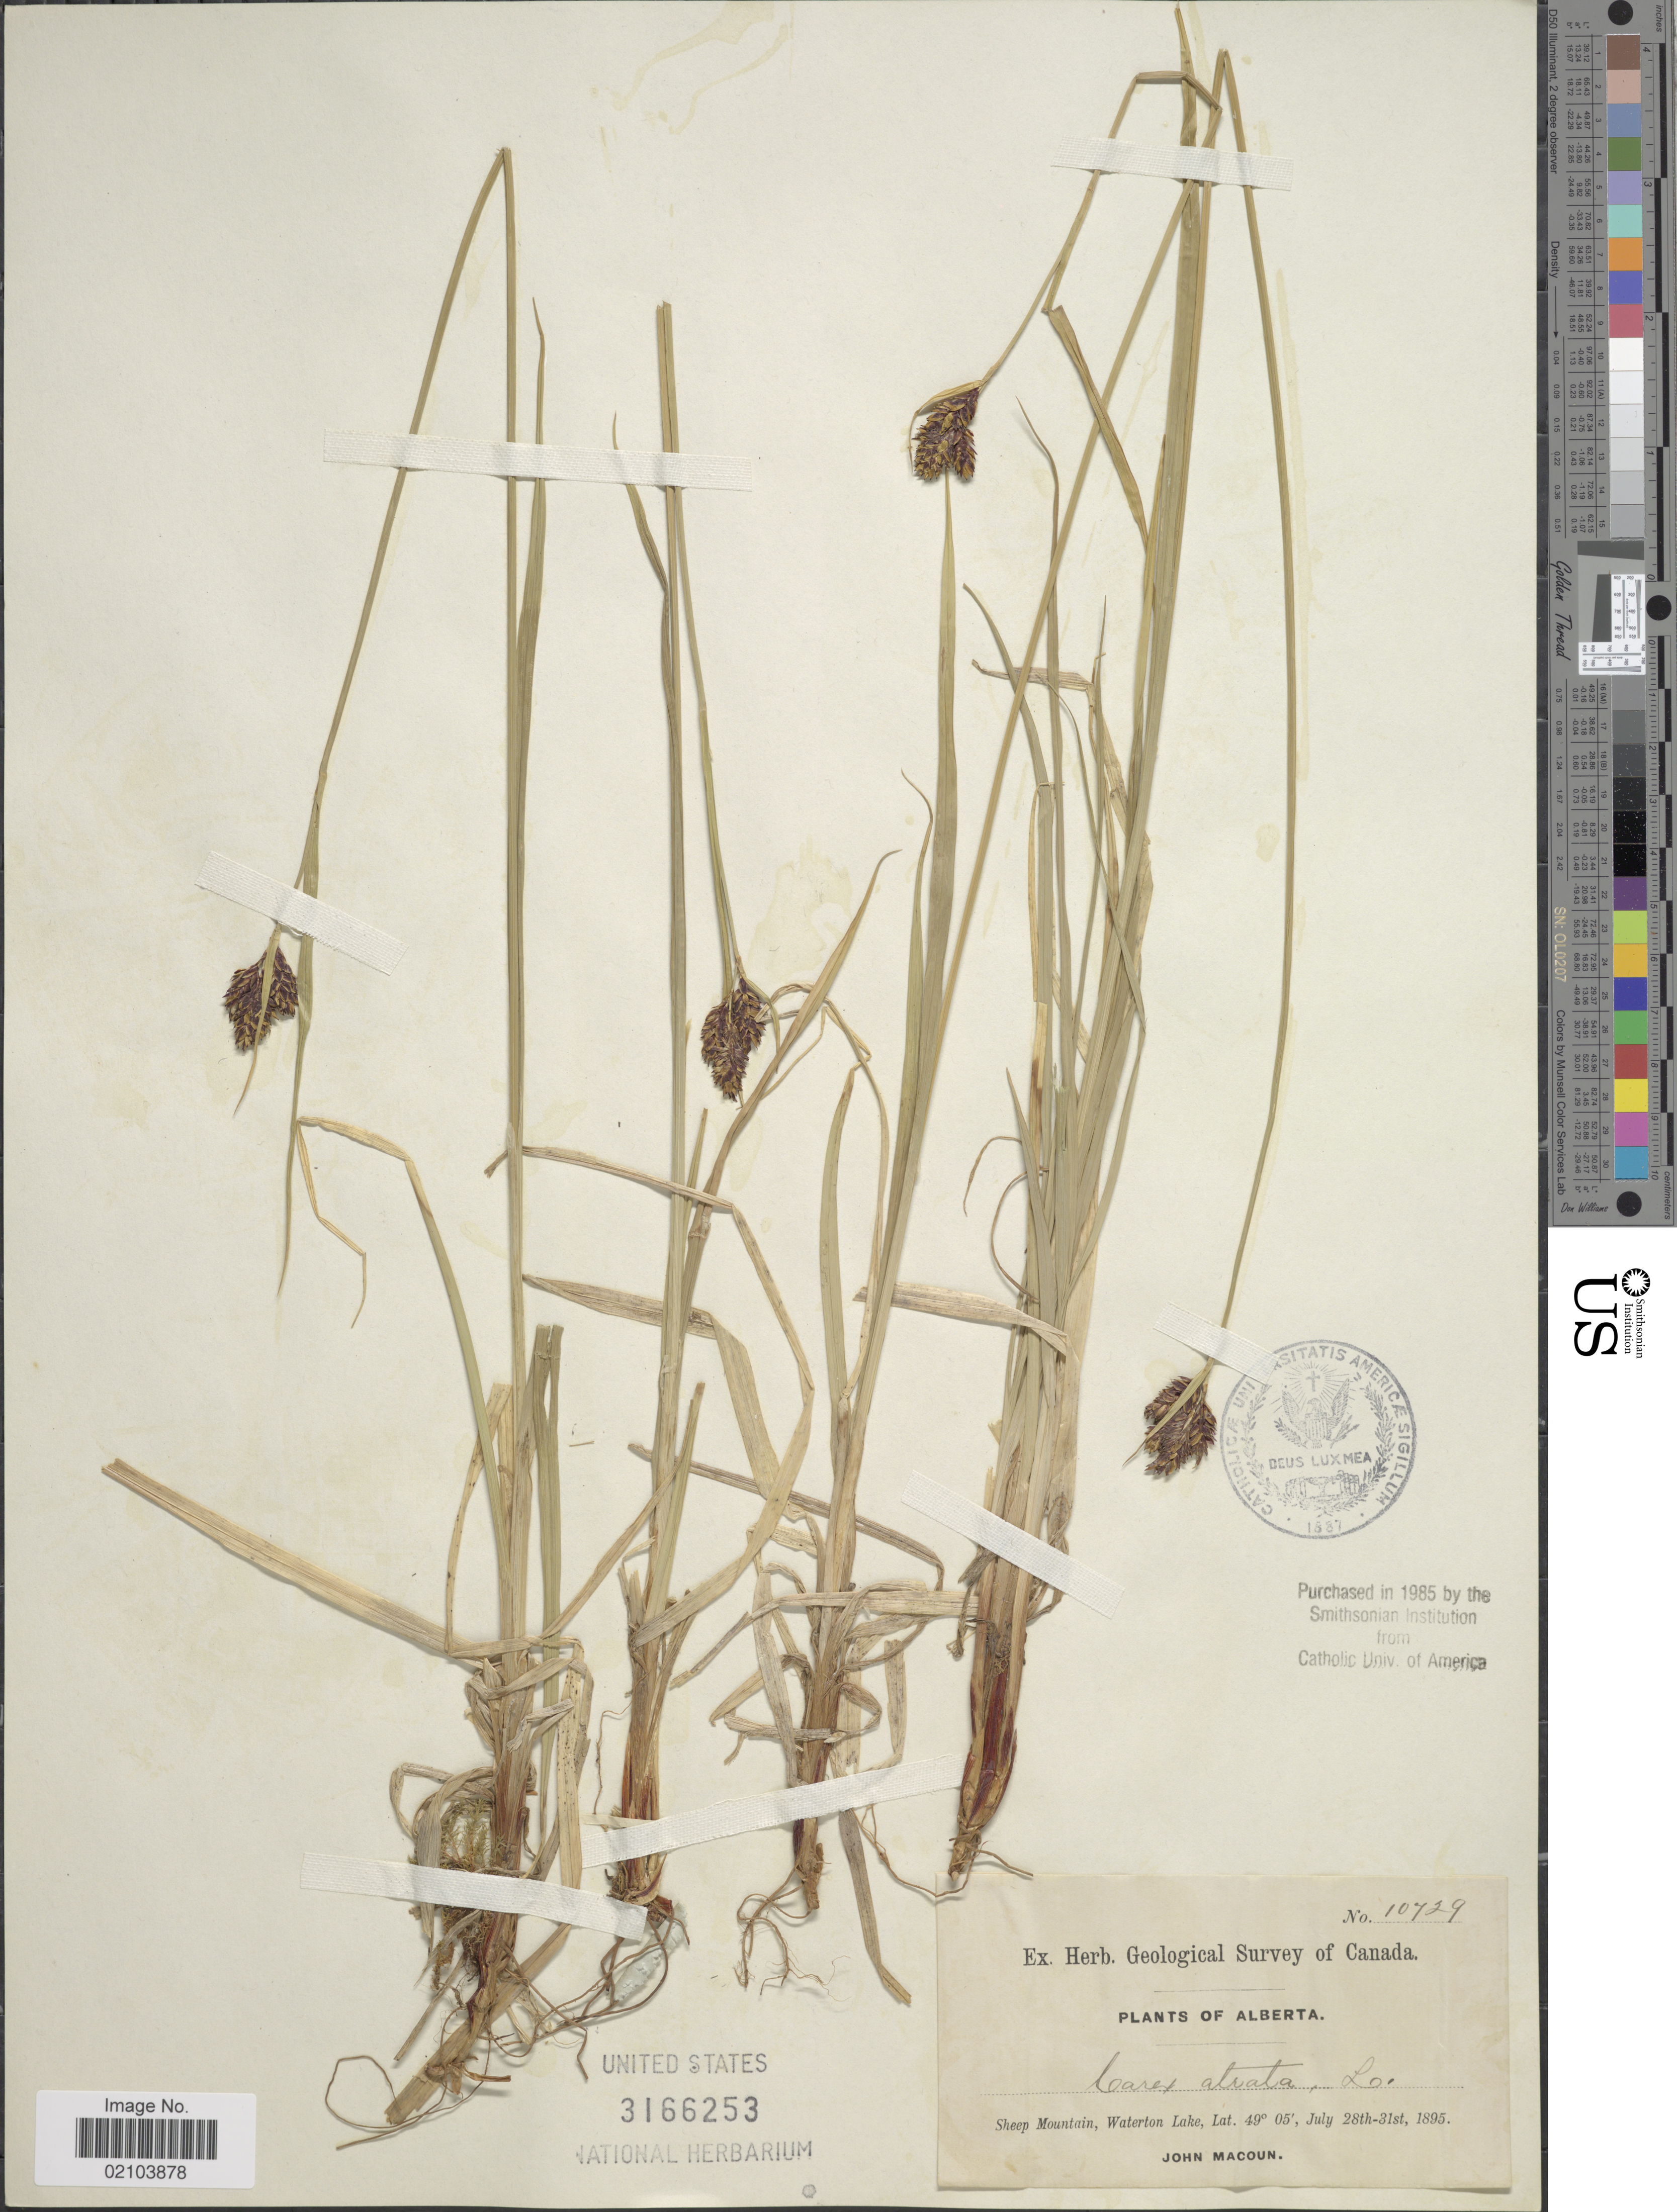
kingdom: Plantae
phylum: Tracheophyta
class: Liliopsida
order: Poales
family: Cyperaceae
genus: Carex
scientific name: Carex atrata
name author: L.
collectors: J. Macoun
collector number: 10729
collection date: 1895-07-28/1895-07-31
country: Canada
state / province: Alberta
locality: Sheep Mountain, Waterton Lake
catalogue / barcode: US 3166253